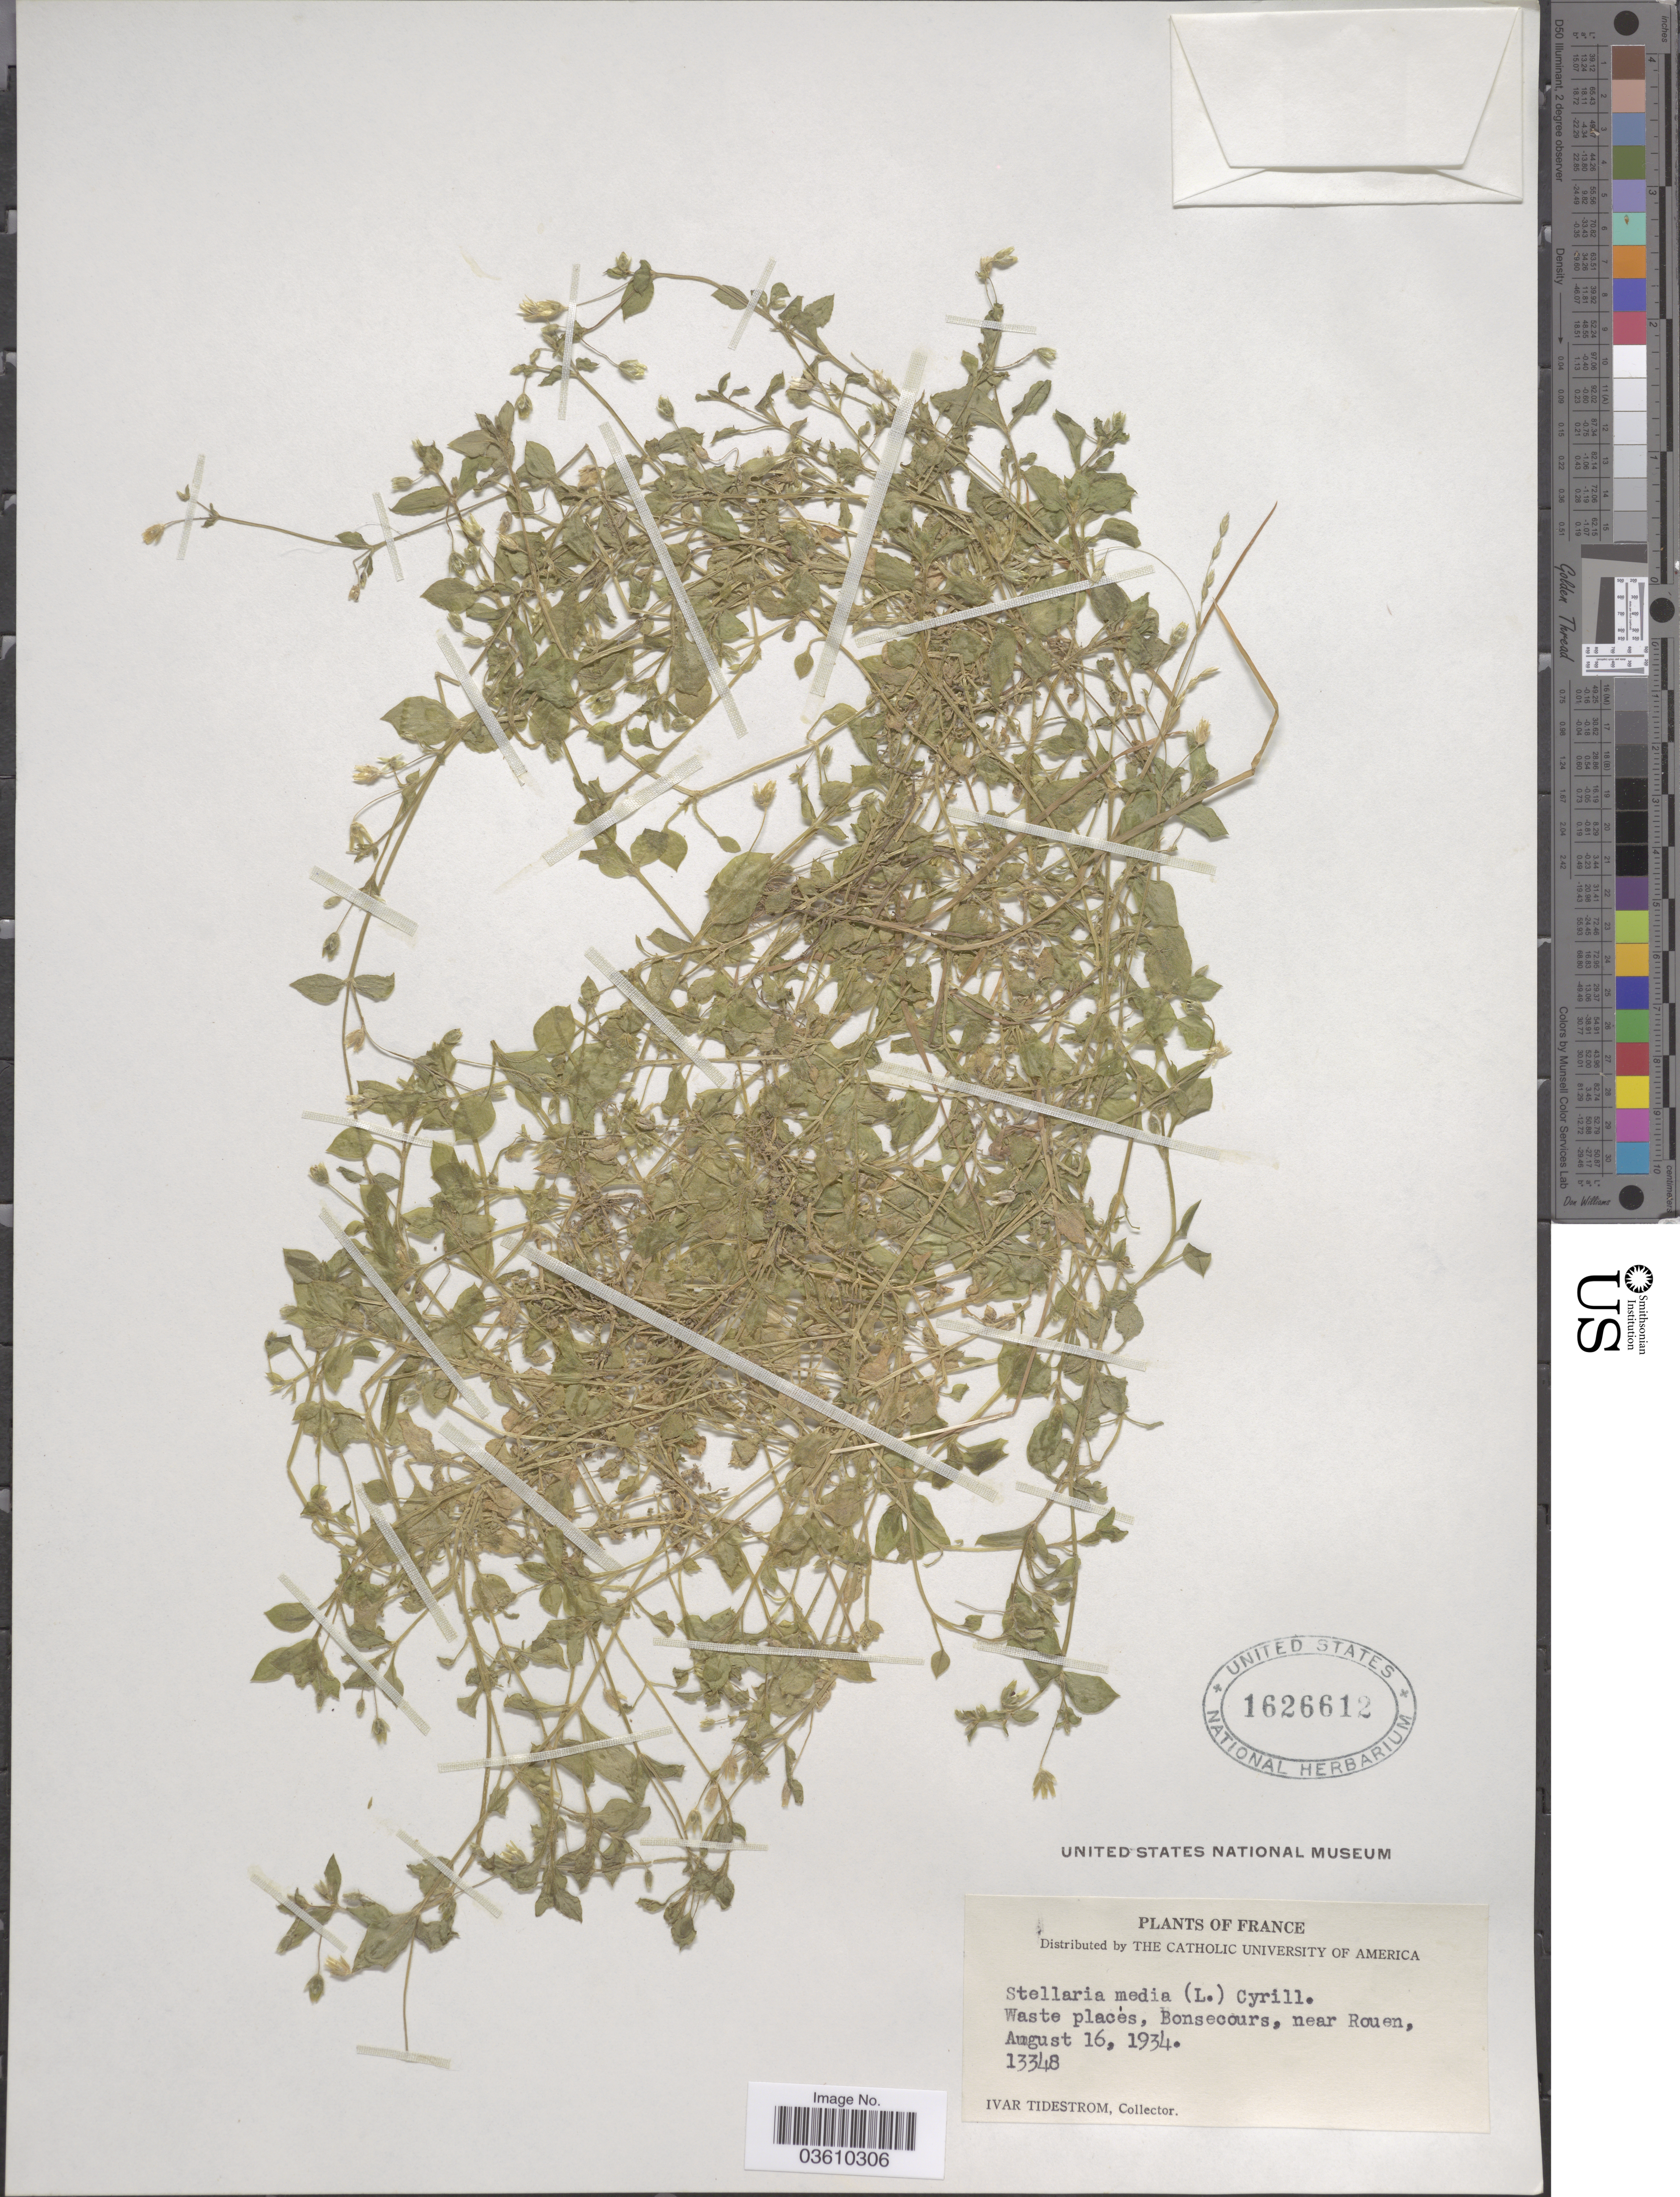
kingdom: Plantae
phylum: Tracheophyta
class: Magnoliopsida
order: Caryophyllales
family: Caryophyllaceae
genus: Stellaria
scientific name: Stellaria media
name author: (L.) Vill.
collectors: I. F. Tidestrom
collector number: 13348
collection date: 1934-08-16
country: France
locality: Waste places, Bonsecours, near Rouen.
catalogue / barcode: US 1626612